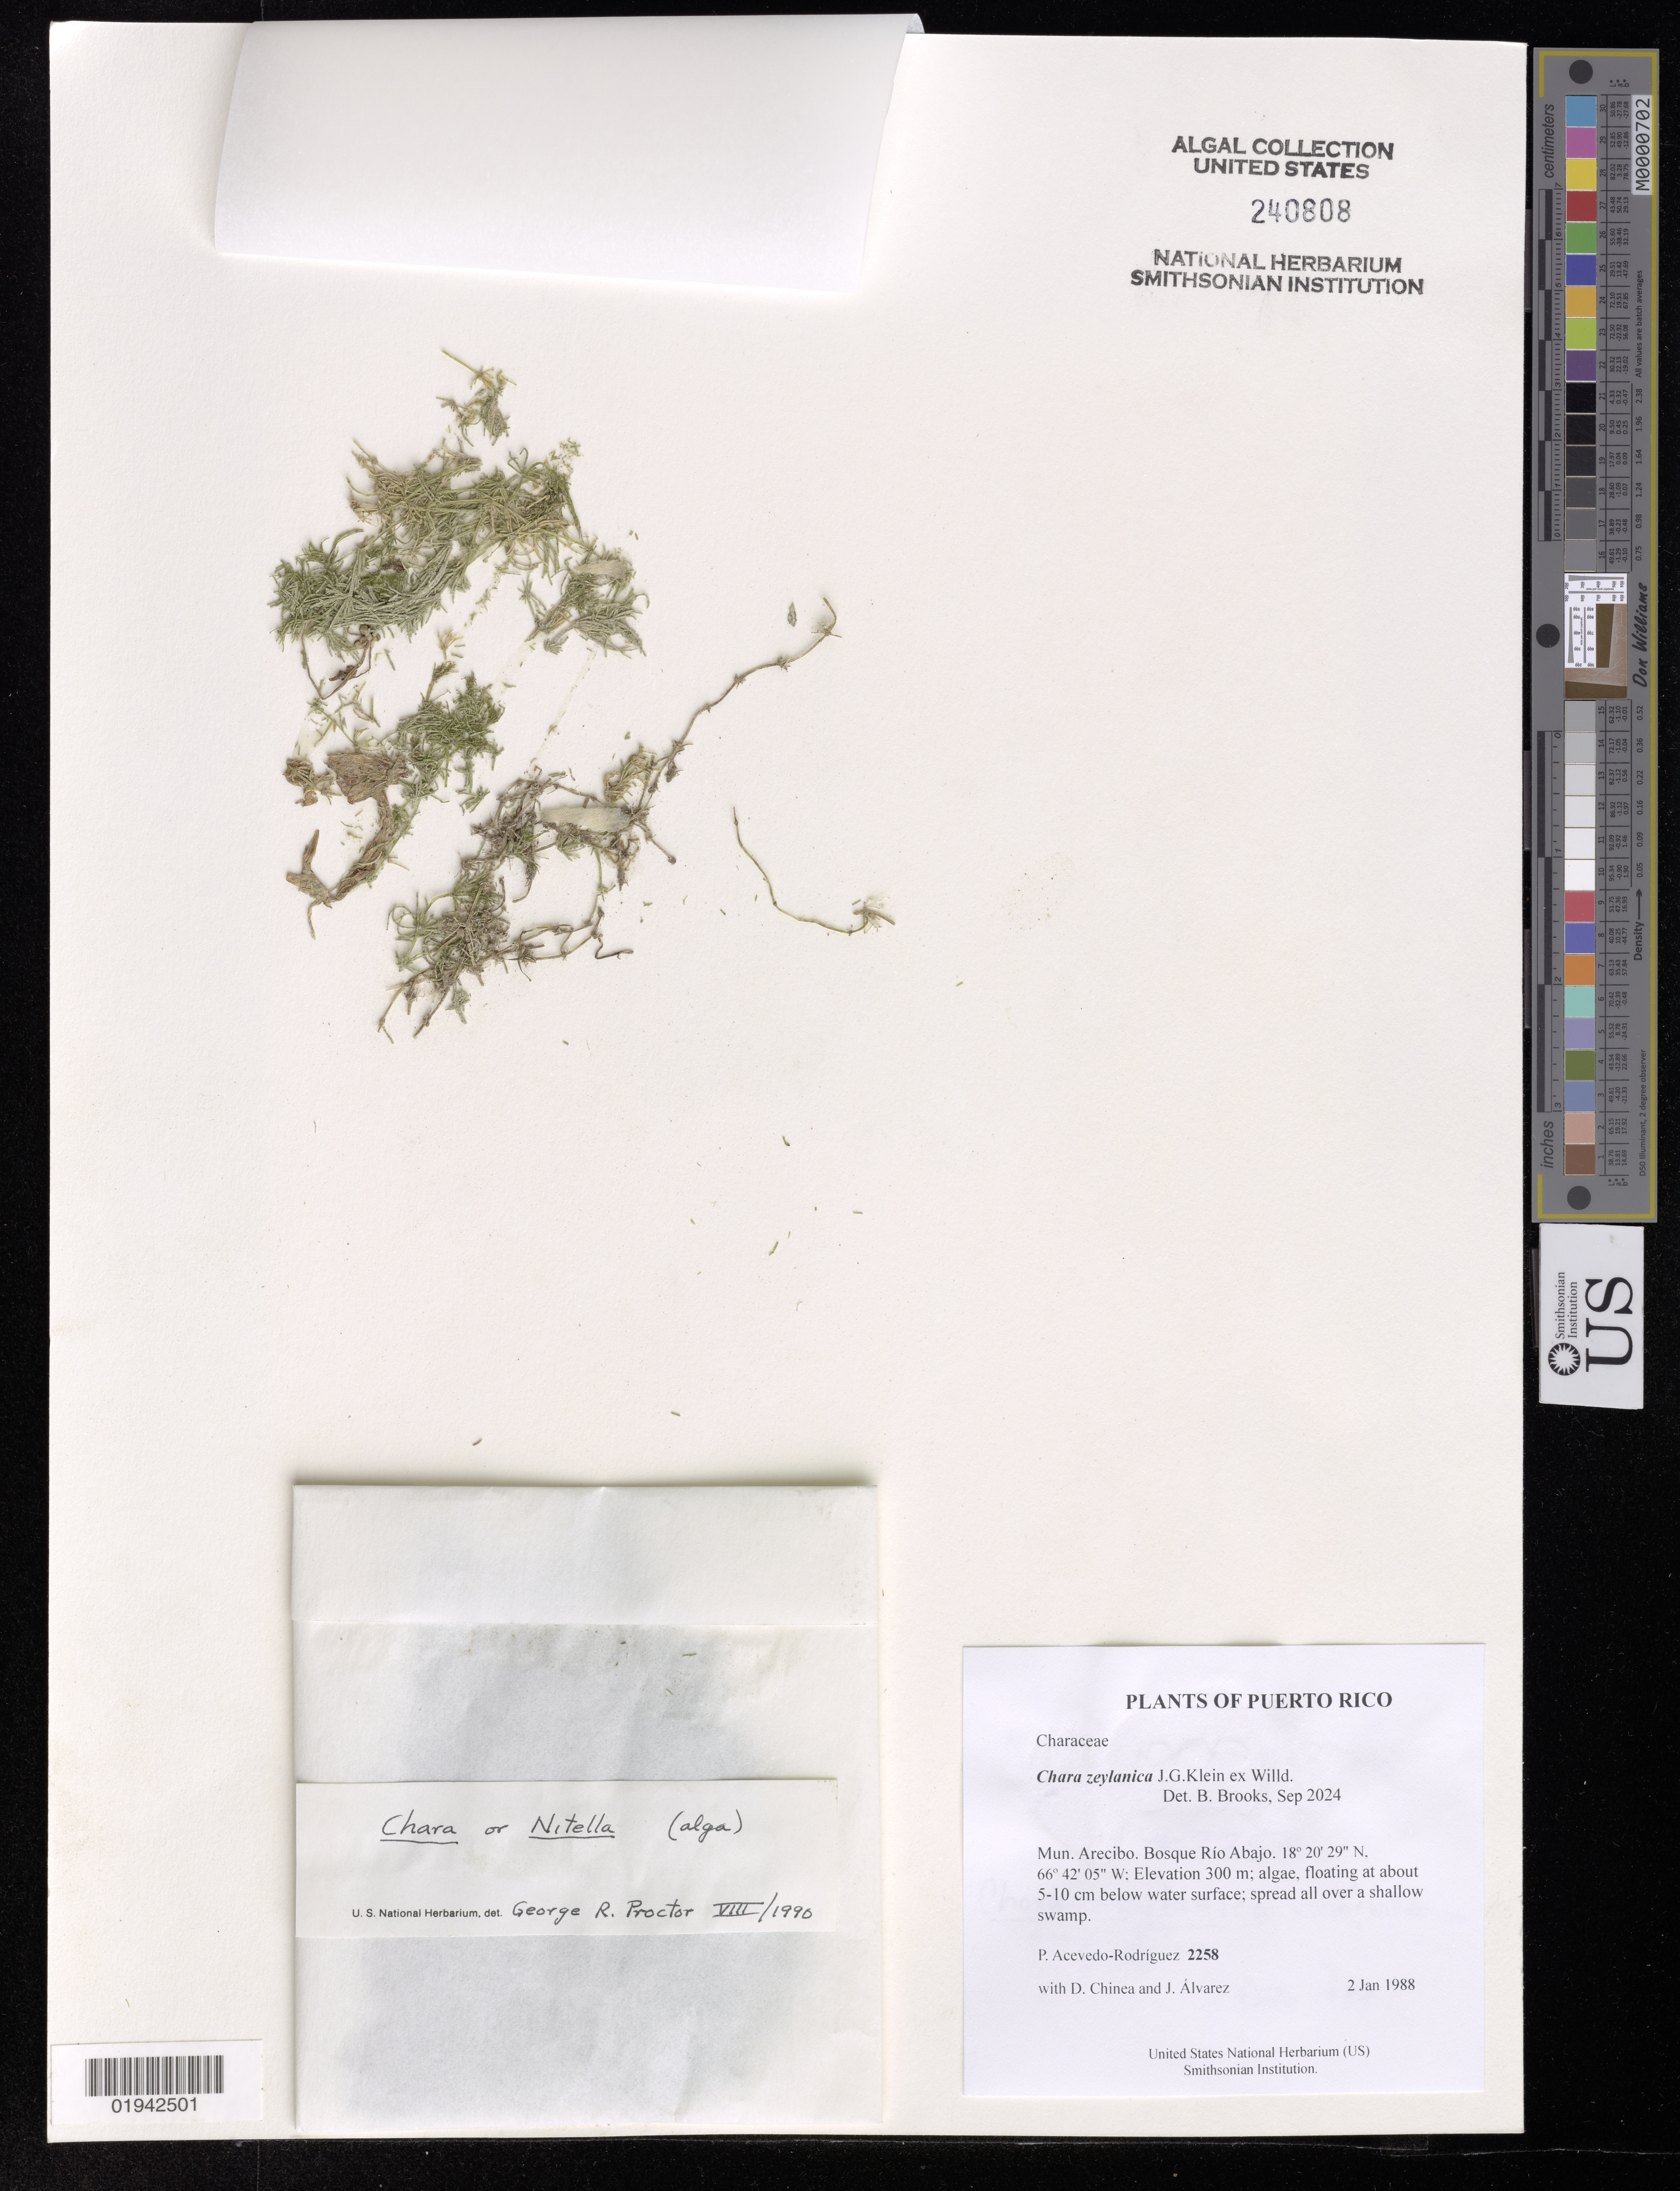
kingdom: Plantae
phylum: Charophyta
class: Charophyceae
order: Charales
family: Characeae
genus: Chara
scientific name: Chara zeylanica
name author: J.G. Klein ex Willd.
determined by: Brooks, Barrett, (BOT), Smithsonian Institution - National Museum of Natural History (UNITED STATES)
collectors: P. Acevedo-Rodr., D. Chinea & J. Alvarez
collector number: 2258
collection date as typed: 02 Jan 1988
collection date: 1988-01-02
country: Puerto Rico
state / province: Arecibo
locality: Arecibo; Bosque de Río Abajo, Los Puercos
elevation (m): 300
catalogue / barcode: US 240808